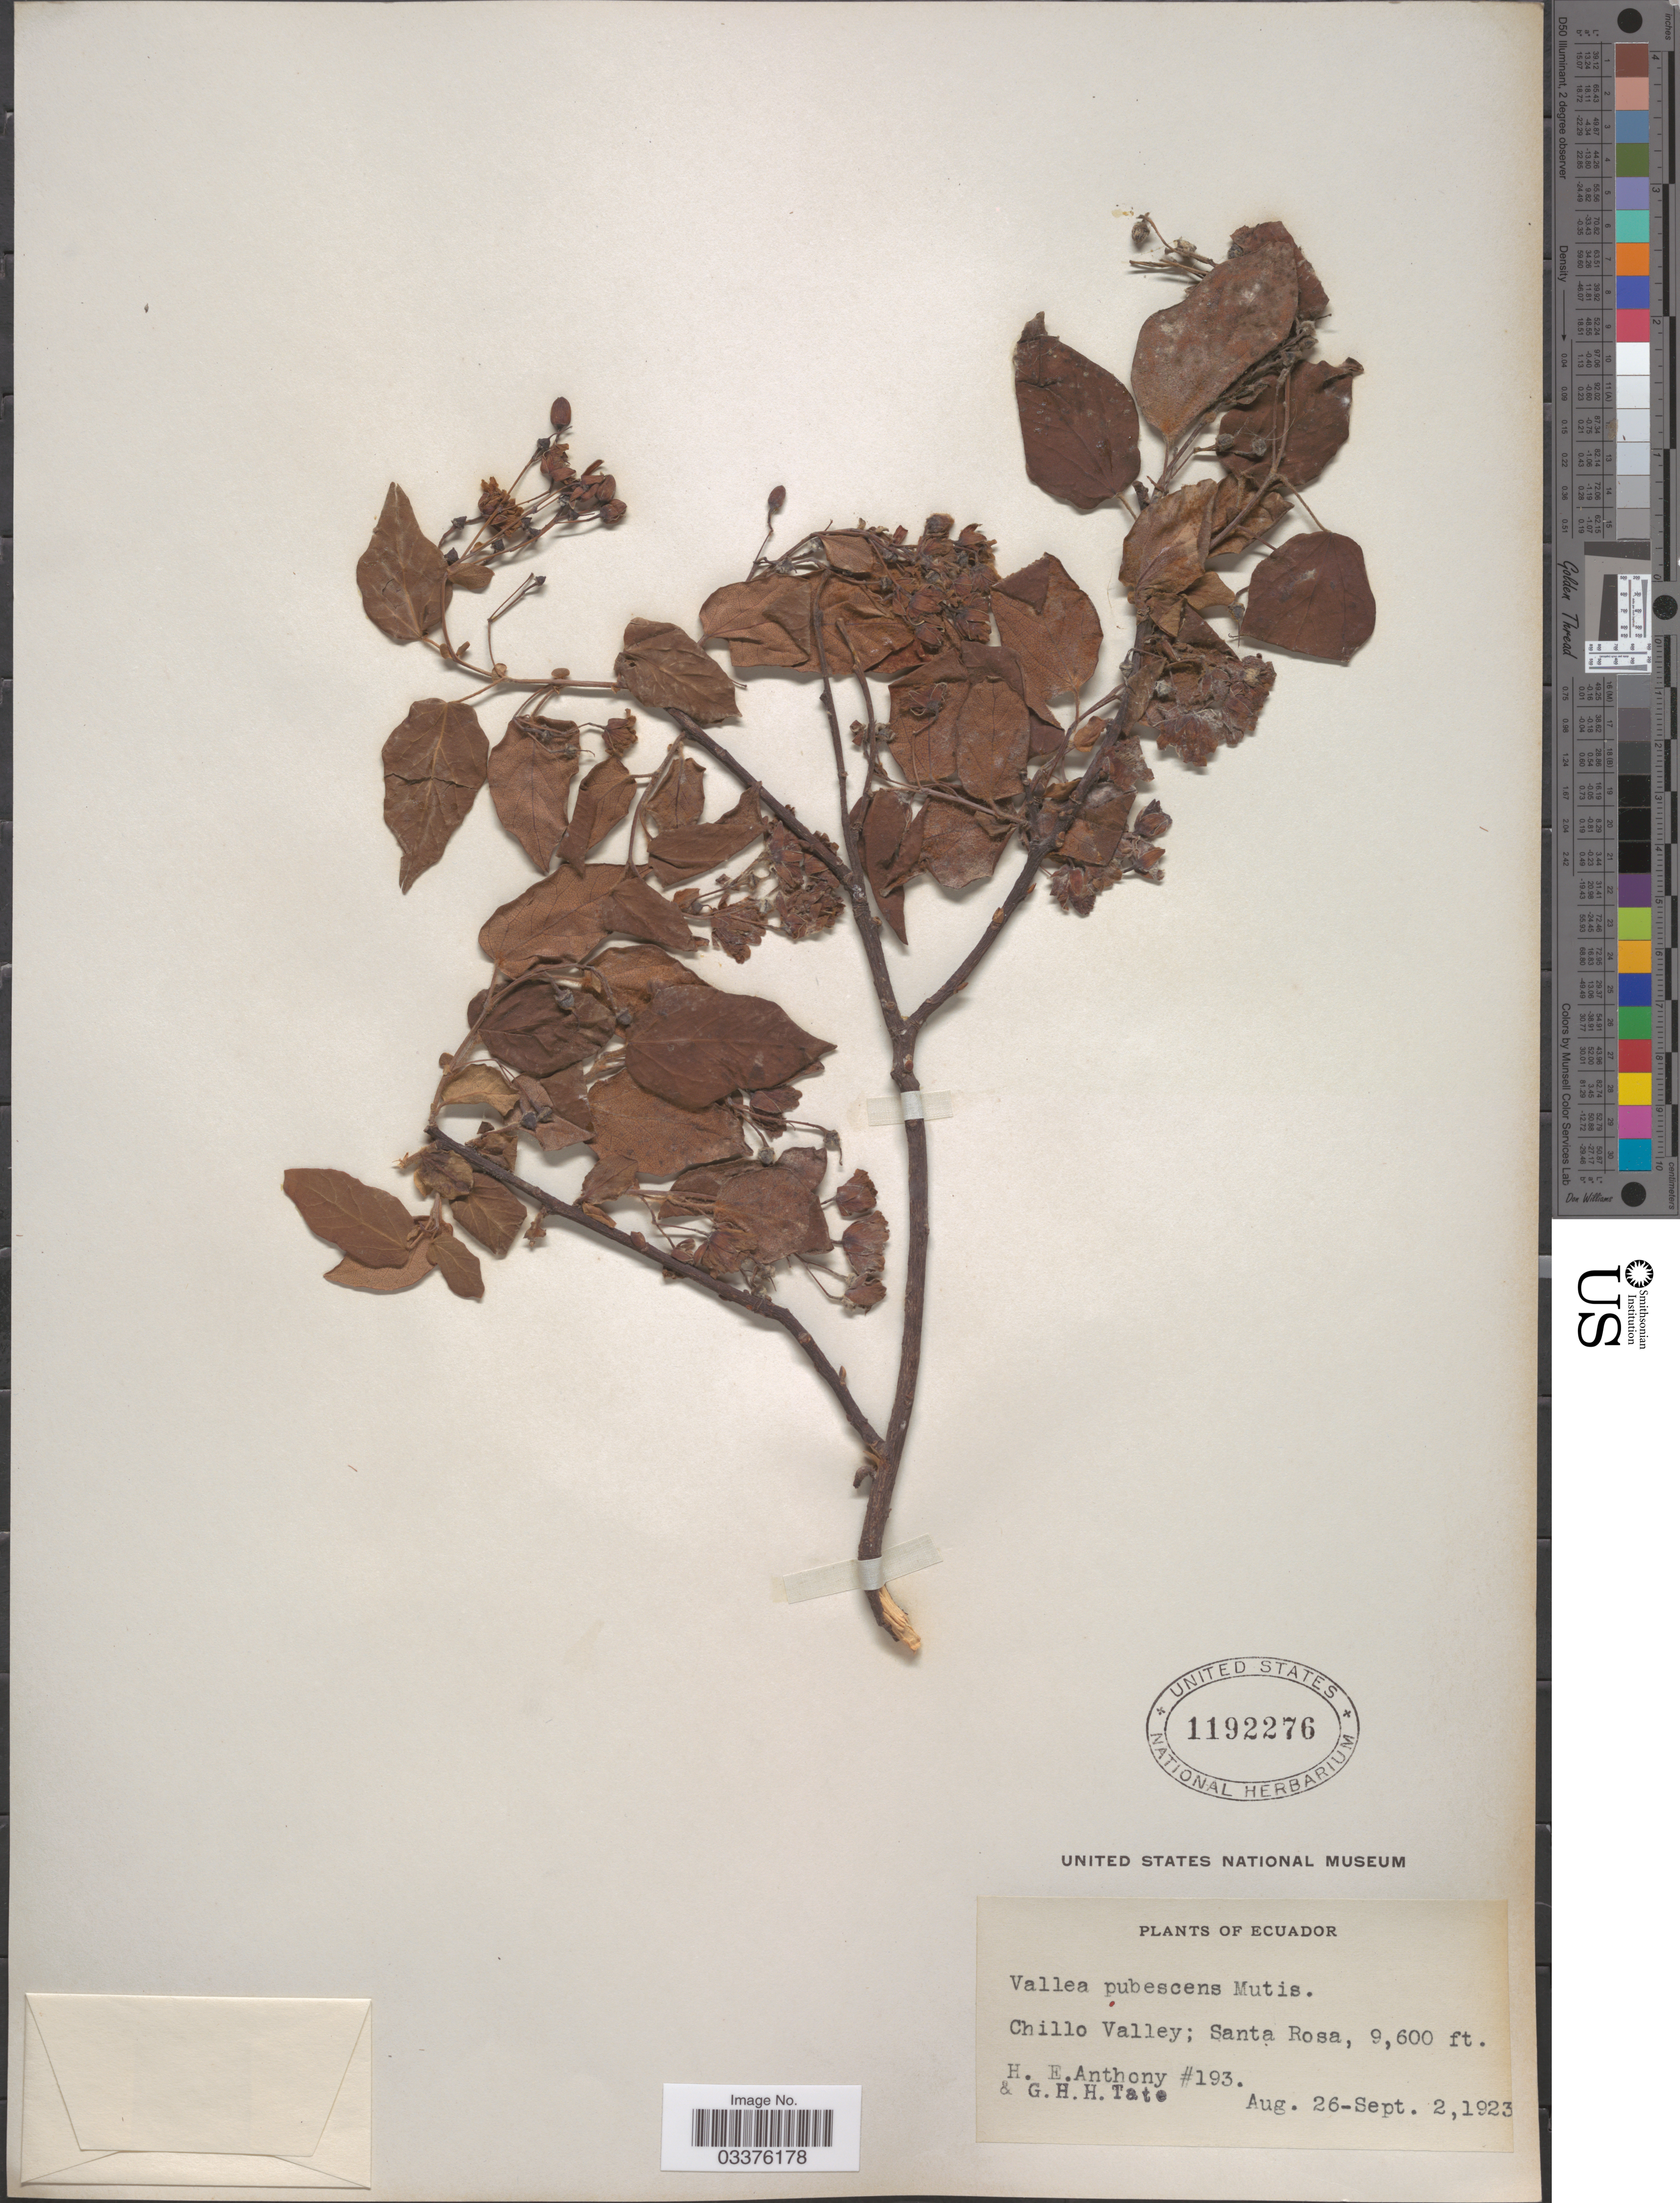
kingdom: Plantae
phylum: Tracheophyta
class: Magnoliopsida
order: Oxalidales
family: Elaeocarpaceae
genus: Vallea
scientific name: Vallea pubescens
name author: Kunth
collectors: H. E. Anthony & G. H. H.Tate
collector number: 193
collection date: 1923-08-26/1923-09-02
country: Guatemala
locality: Chillo Valley; Santa Rosa.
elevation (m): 2926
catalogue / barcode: US 1192276